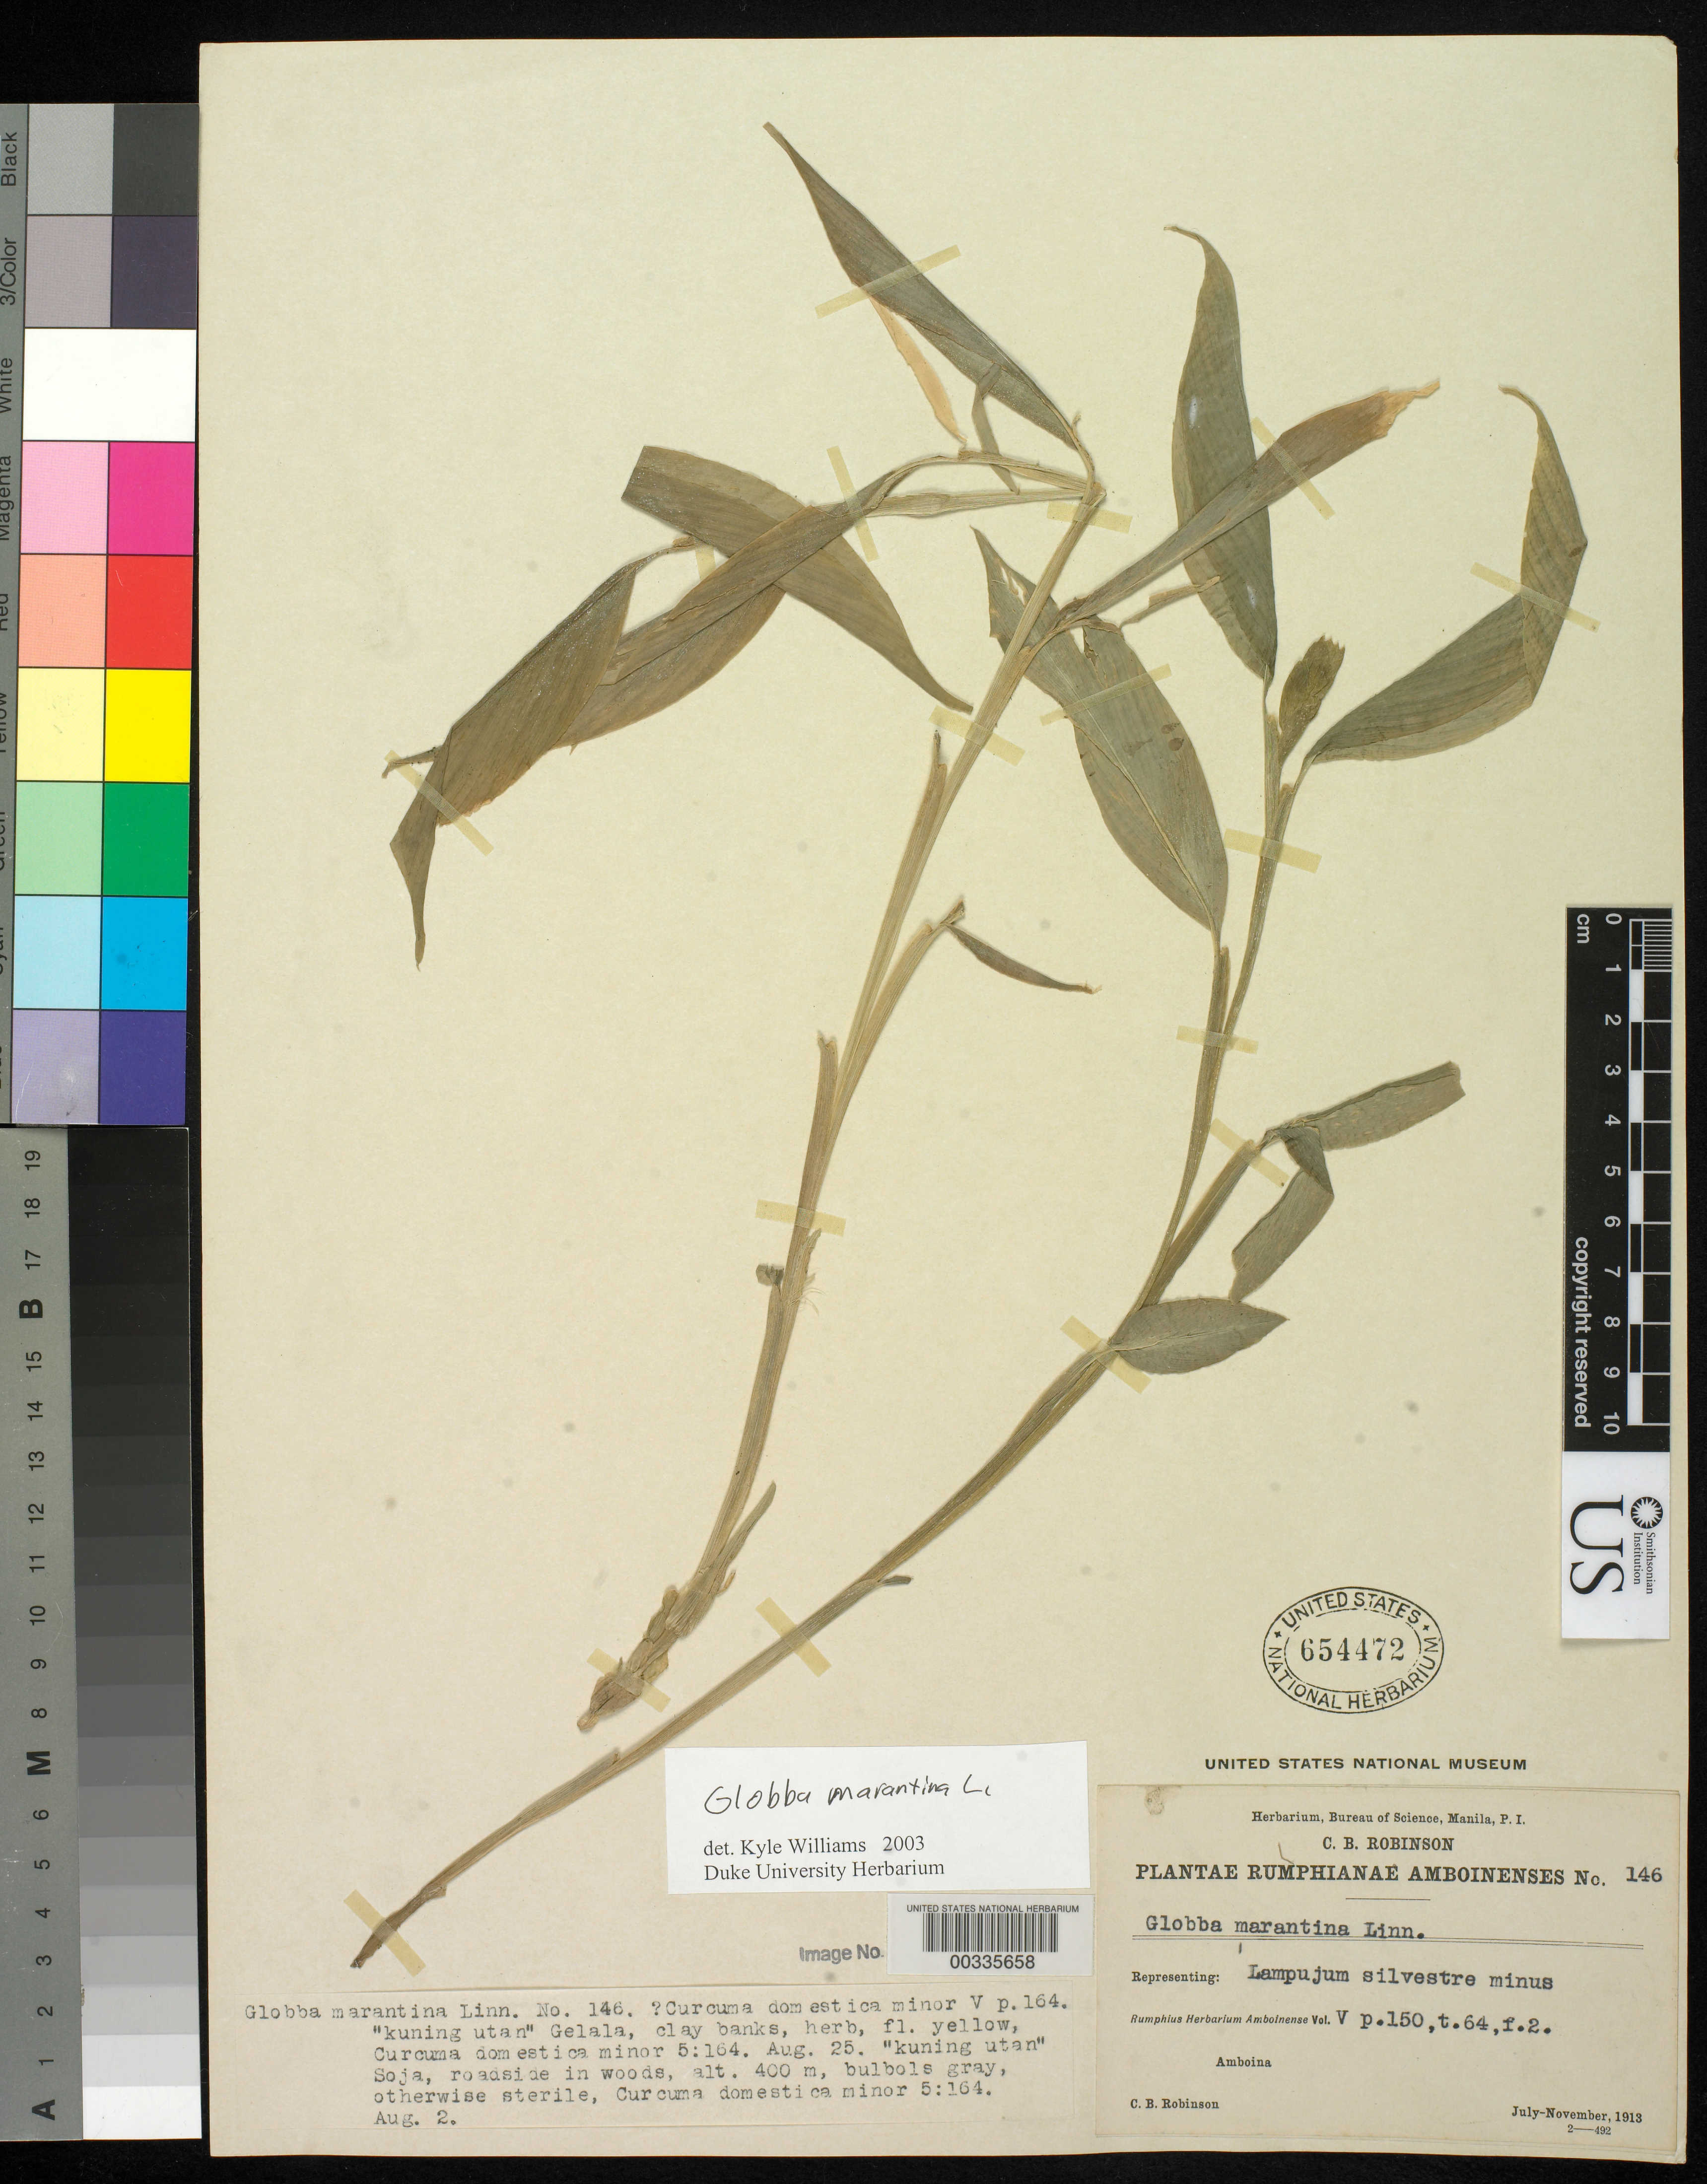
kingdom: Plantae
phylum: Tracheophyta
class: Liliopsida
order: Zingiberales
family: Zingiberaceae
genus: Globba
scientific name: Globba marantina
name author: L.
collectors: C. Robinson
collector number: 146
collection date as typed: Jul 1913 to -- Nov 1913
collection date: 1913-07/1913-11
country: Indonesia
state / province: Maluku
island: Amboina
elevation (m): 400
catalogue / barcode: US 654472